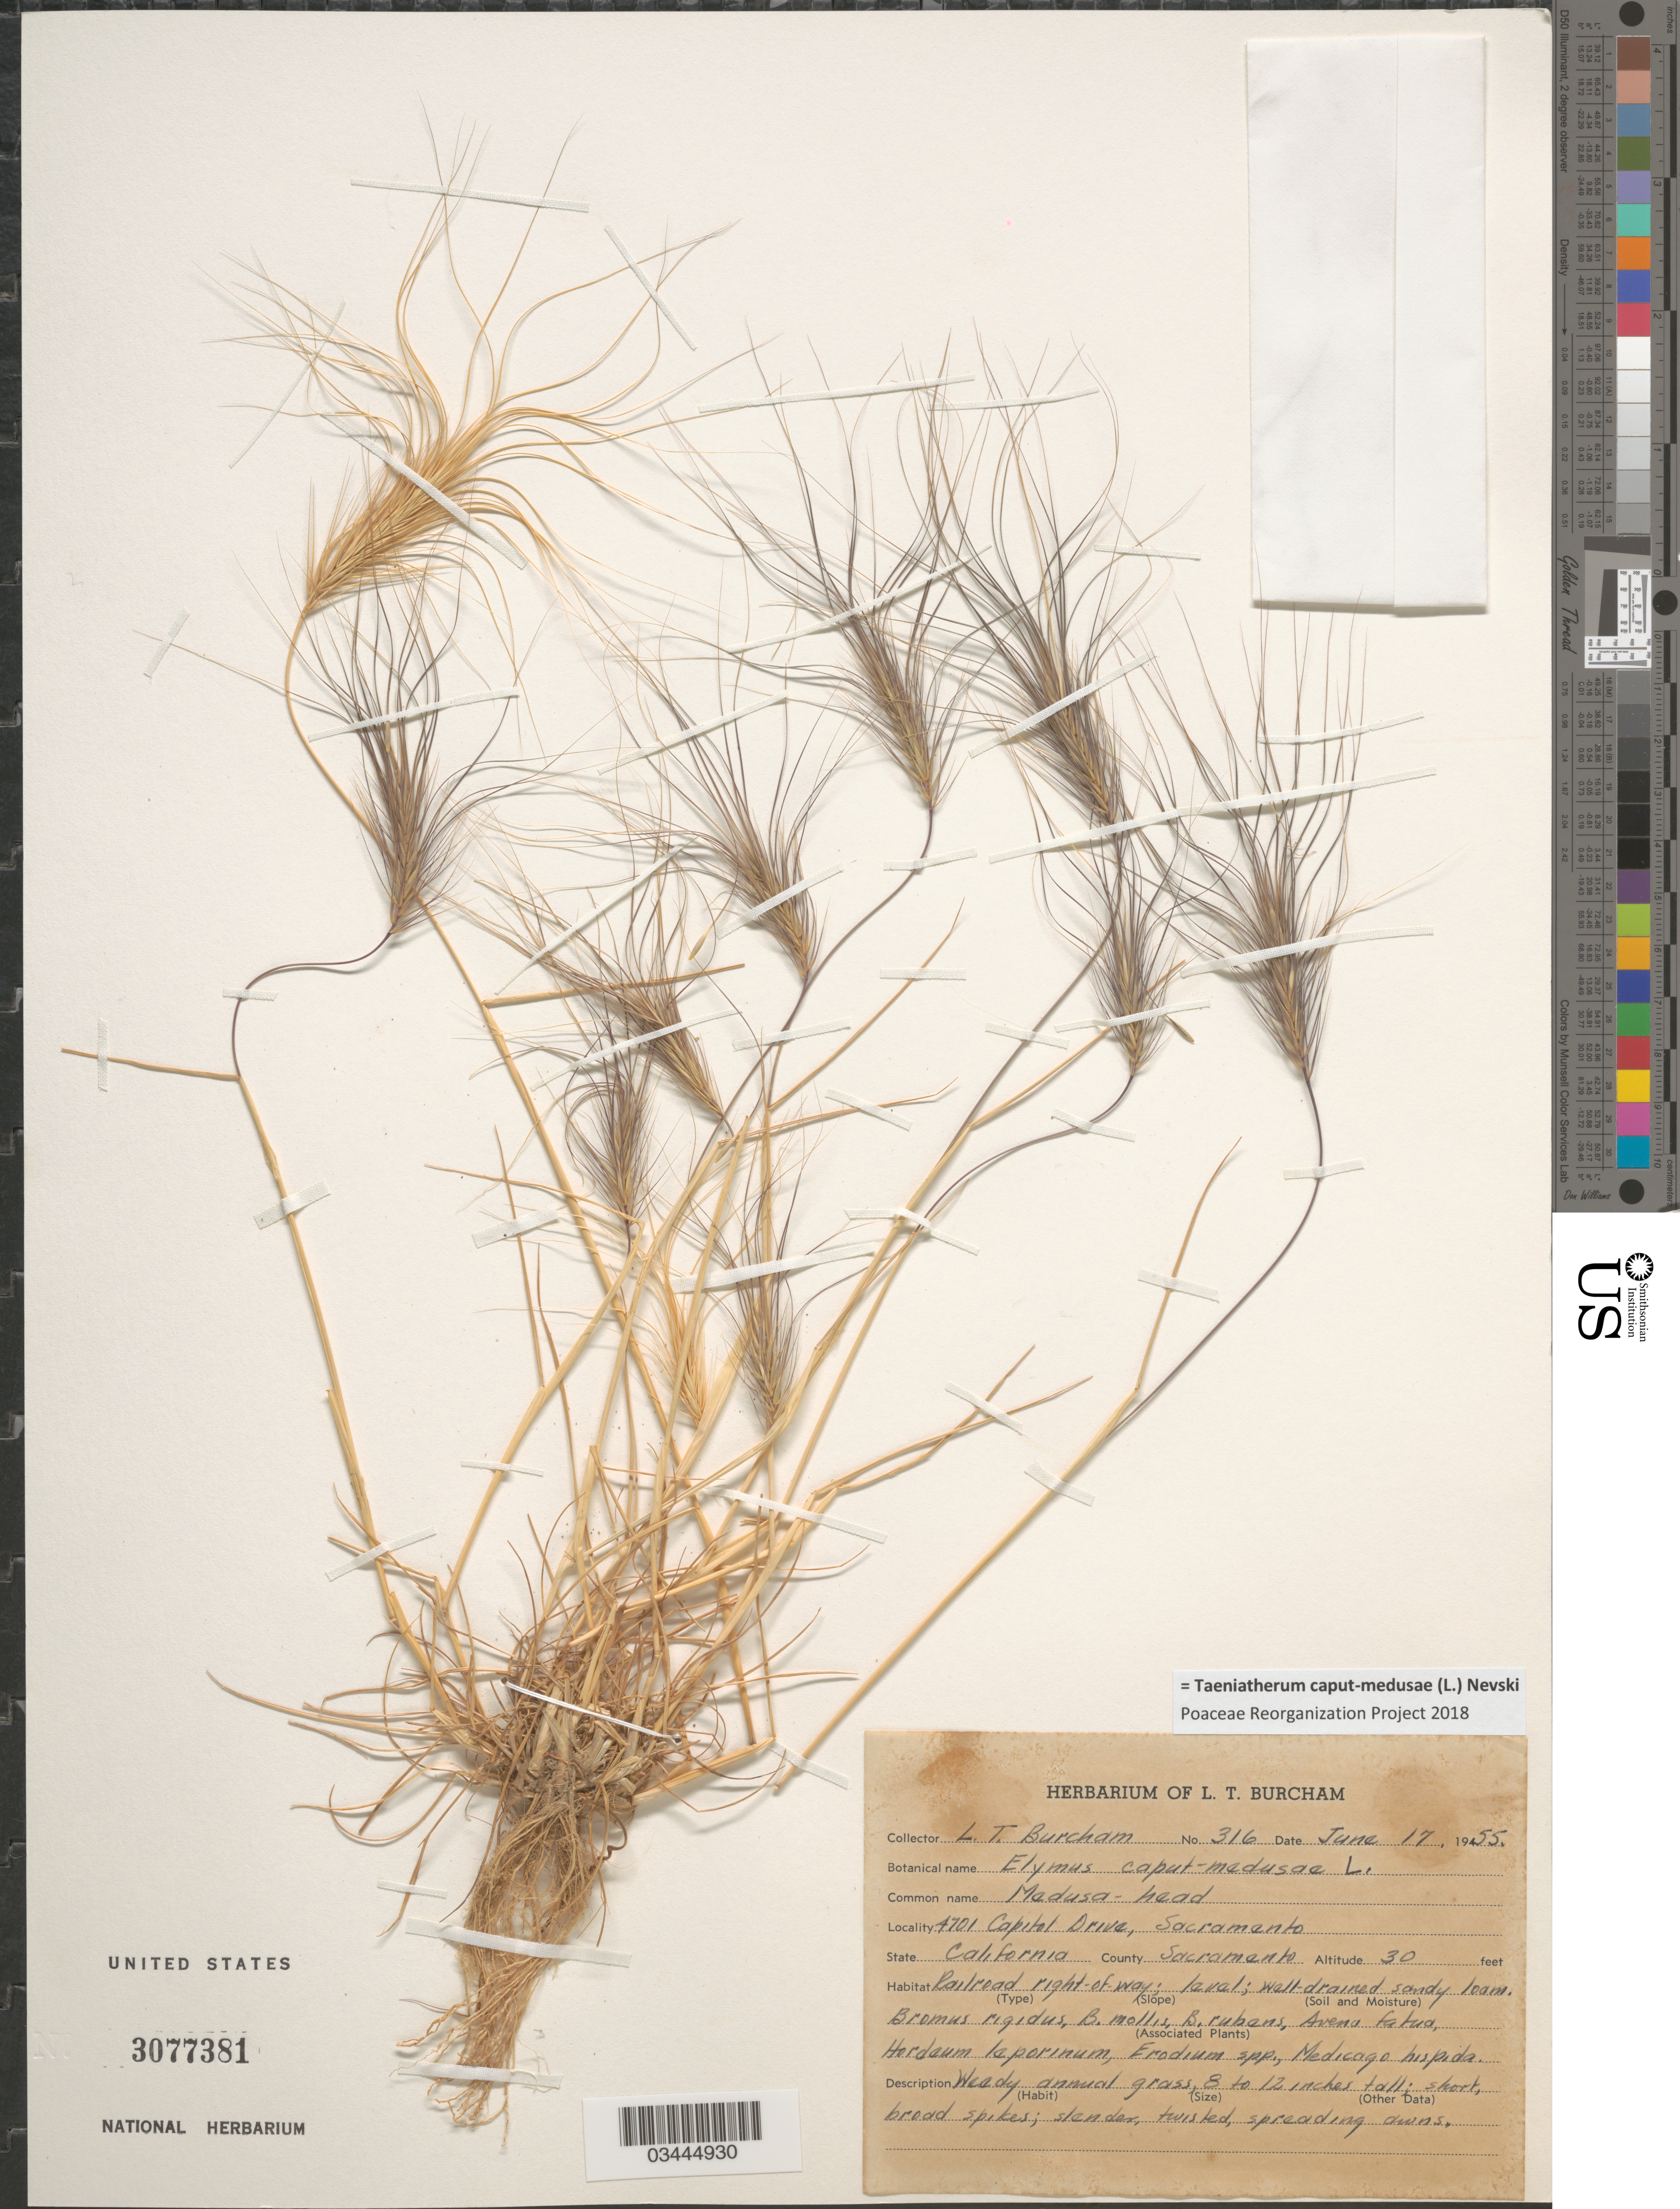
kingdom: Plantae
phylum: Tracheophyta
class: Liliopsida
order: Poales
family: Poaceae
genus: Taeniatherum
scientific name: Taeniatherum caput-medusae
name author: L.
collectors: L. Burcham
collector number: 316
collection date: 1955-06-17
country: United States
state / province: California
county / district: Sacramento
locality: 4701 Capital Drive, Sacramento. County Sacramento. Railroad right-of-way.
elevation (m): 9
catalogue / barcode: US 3077381